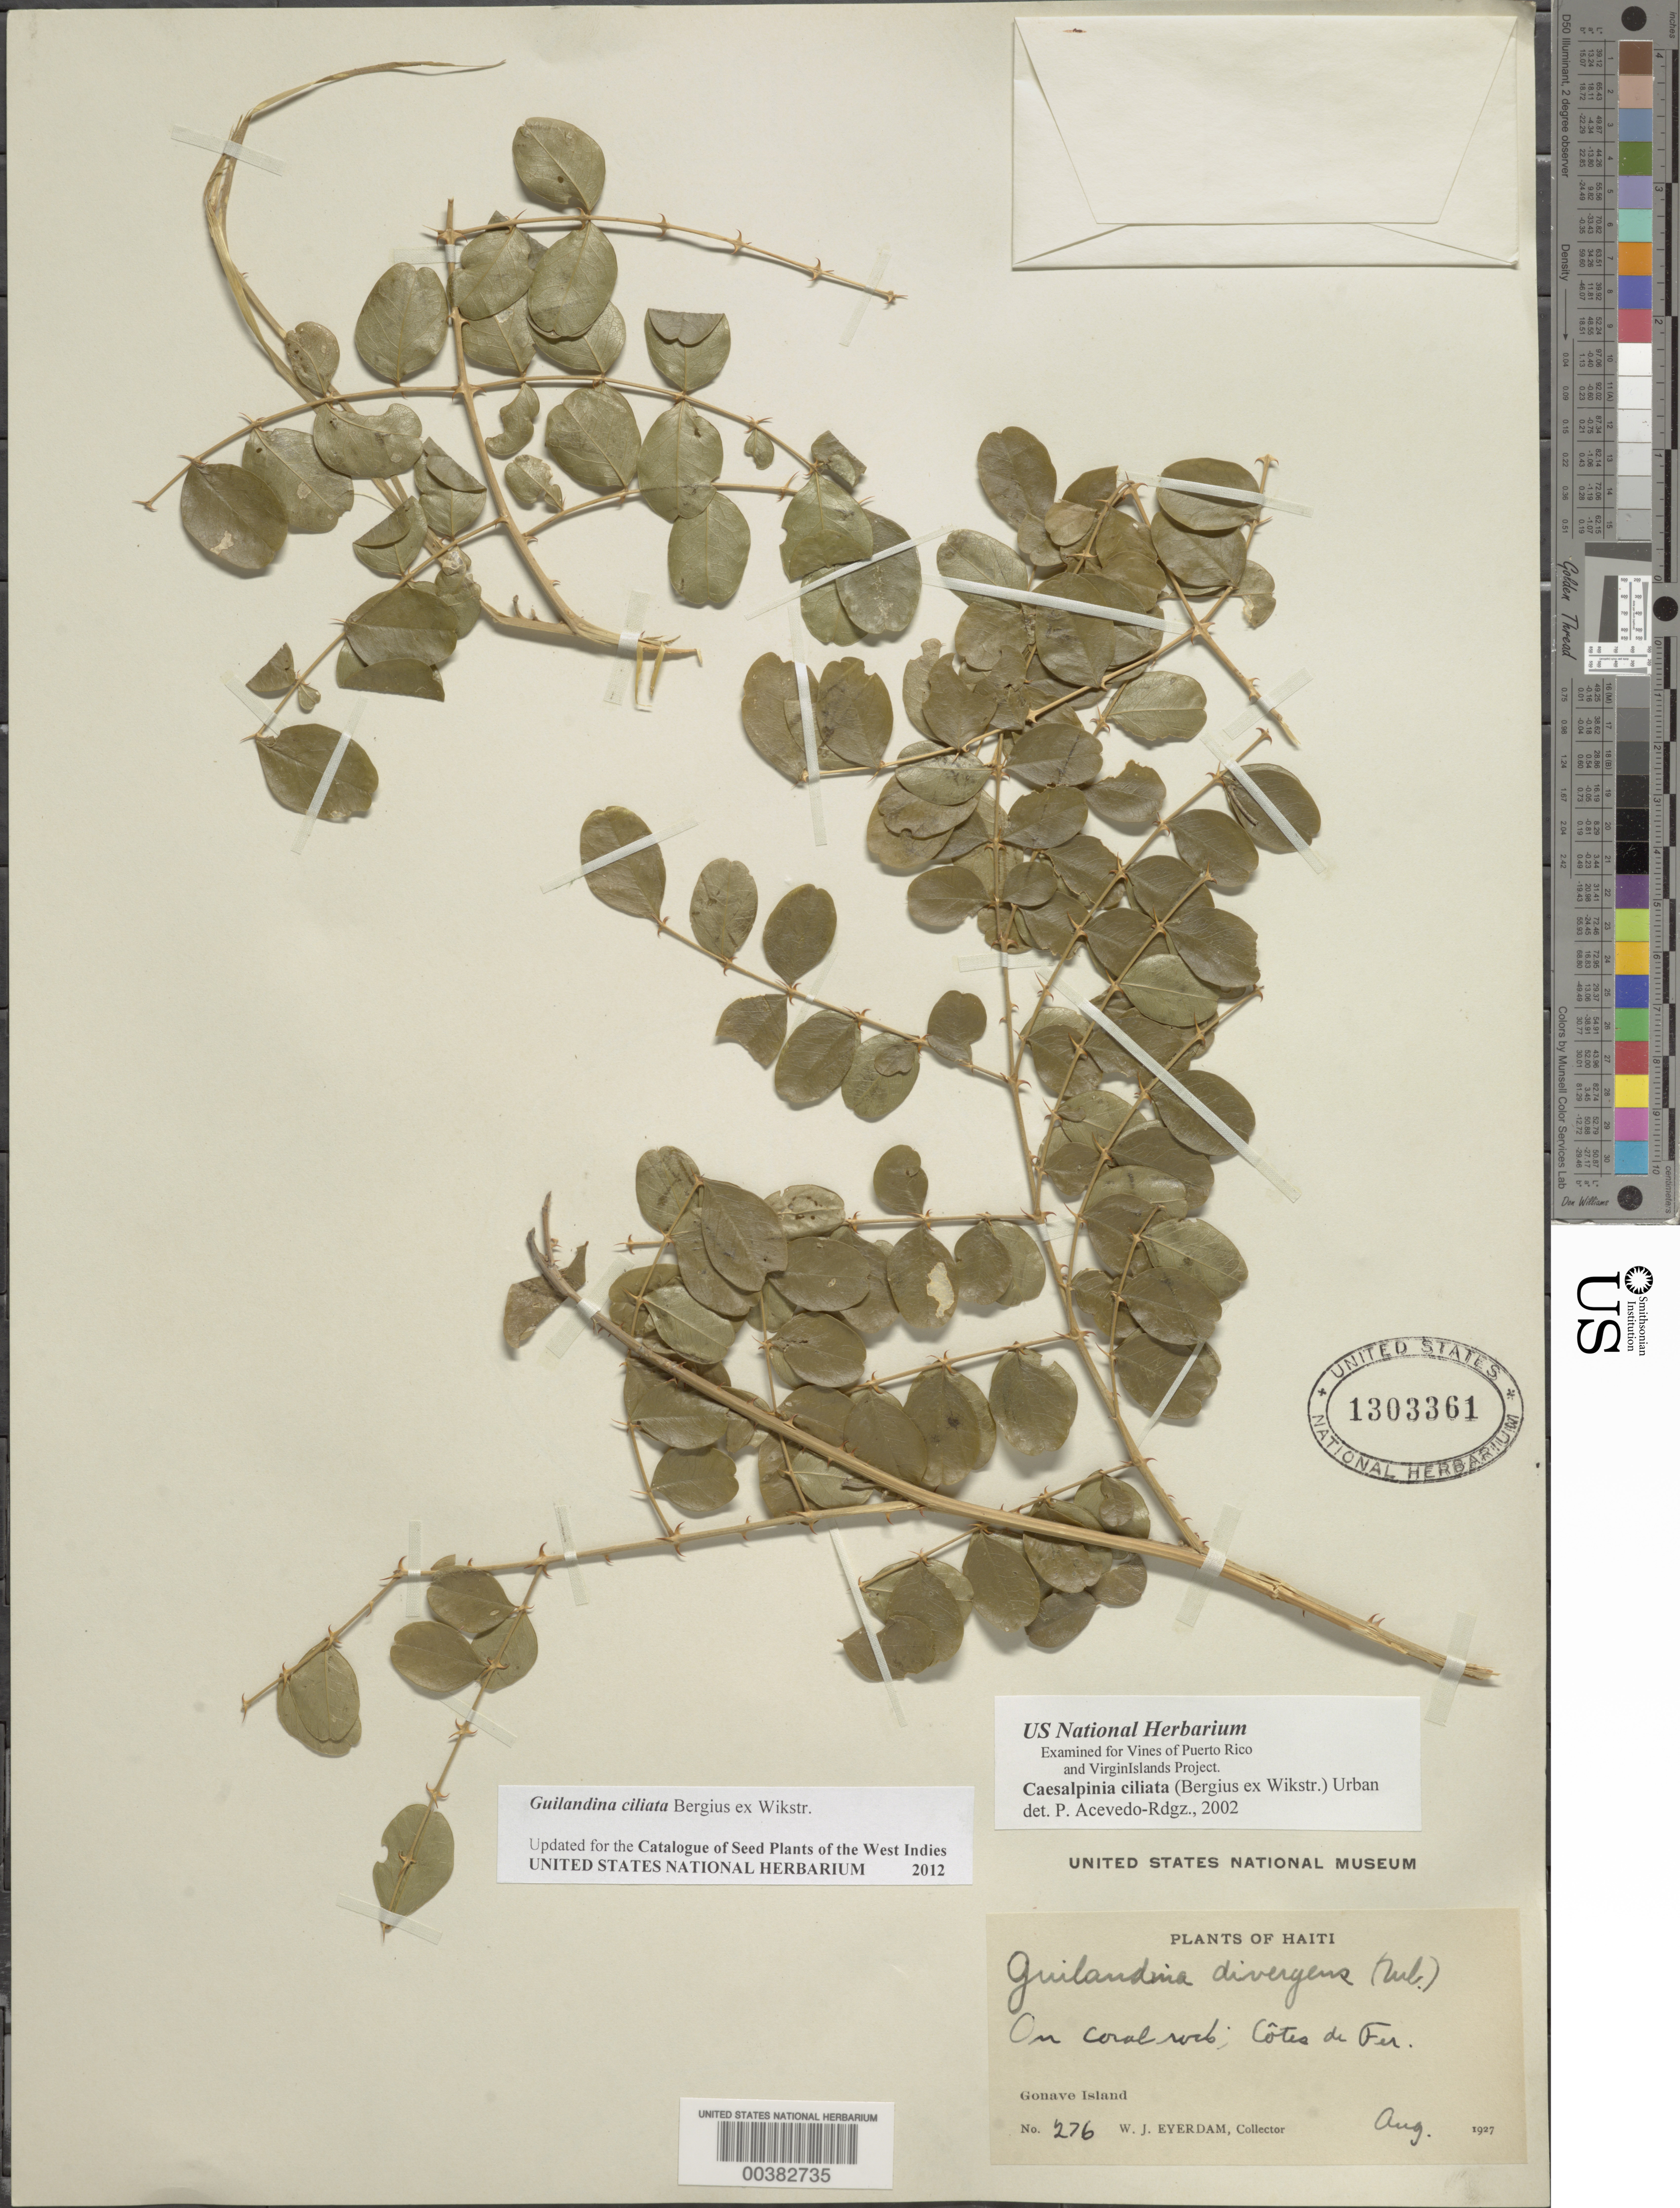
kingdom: Plantae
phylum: Tracheophyta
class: Magnoliopsida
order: Fabales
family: Fabaceae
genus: Guilandina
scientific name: Guilandina ciliata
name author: Bergius ex Wikstr.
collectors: W. J. Eyerdam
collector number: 276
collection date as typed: Aug 1927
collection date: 1927-08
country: Haiti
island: Hispaniola Island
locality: Gonave i.; cotes de fer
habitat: On coral rock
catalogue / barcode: US 1303361